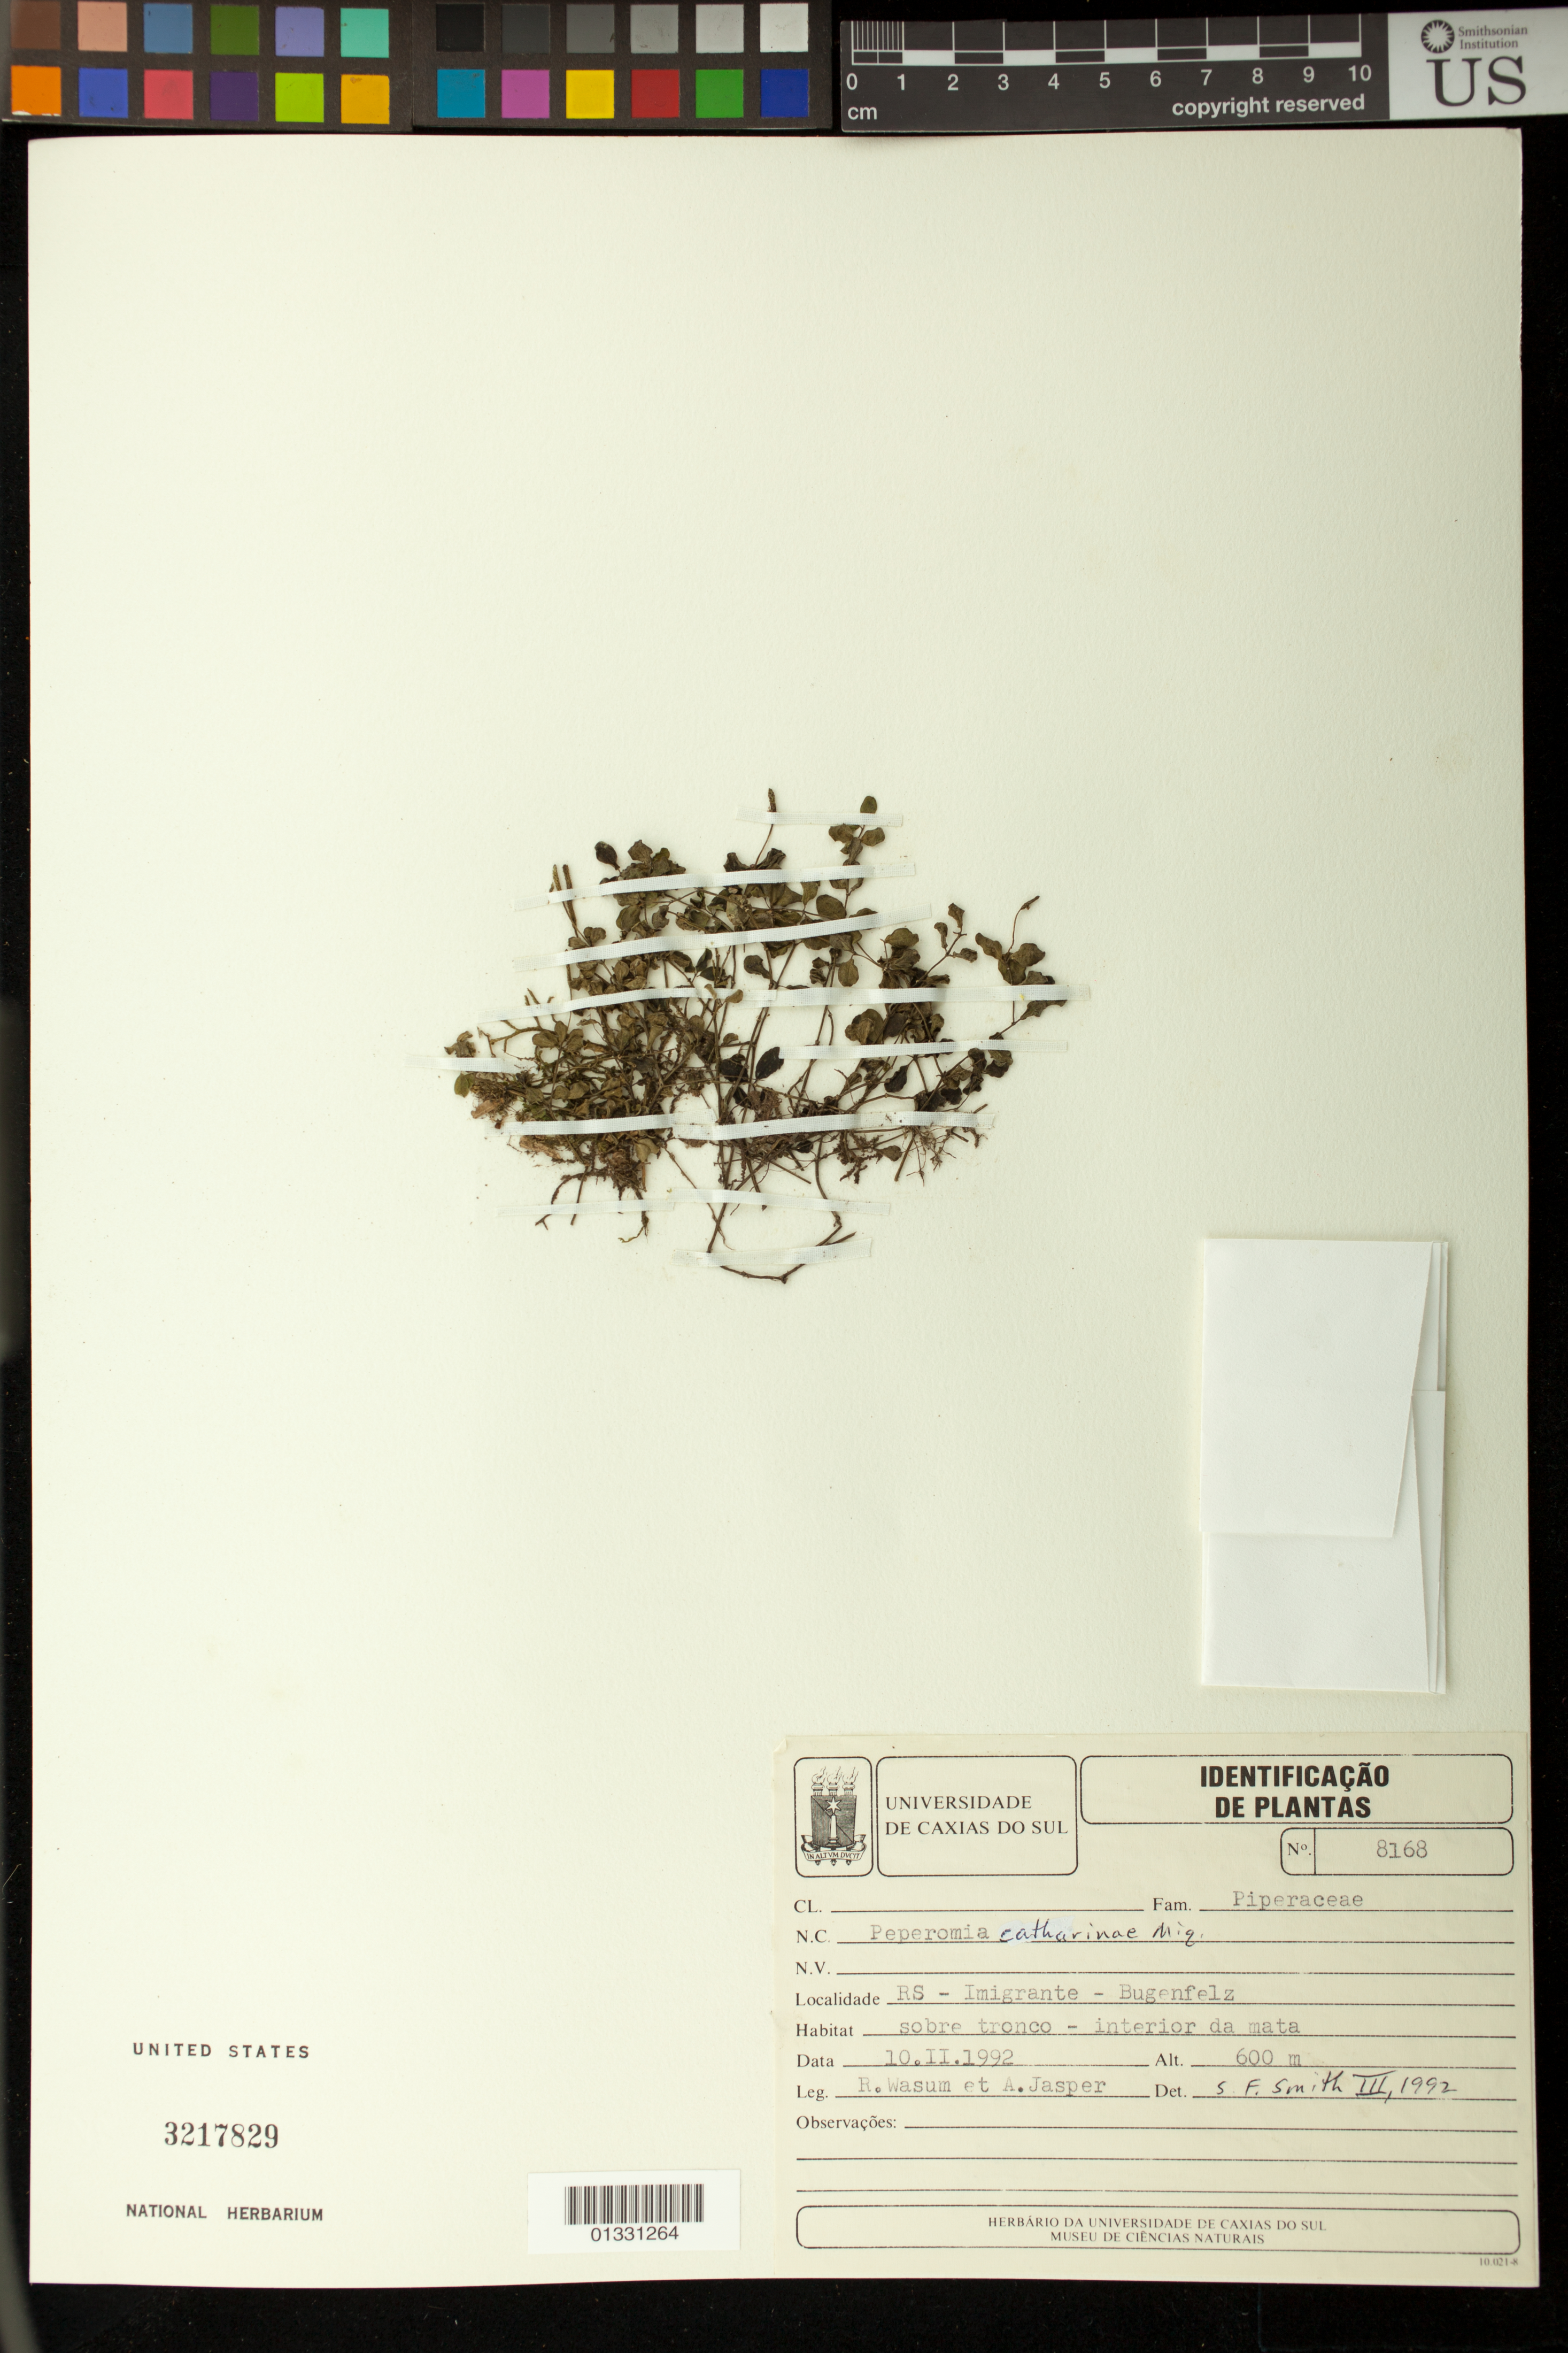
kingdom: Plantae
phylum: Tracheophyta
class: Magnoliopsida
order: Piperales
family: Piperaceae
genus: Peperomia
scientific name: Peperomia catharinae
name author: Miq.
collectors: R. Wasum & A. Jasper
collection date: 1992-02-10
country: Brazil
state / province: Rio Grande do Sul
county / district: Imigrante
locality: Bugenfelz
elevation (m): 600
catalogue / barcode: US 3217829